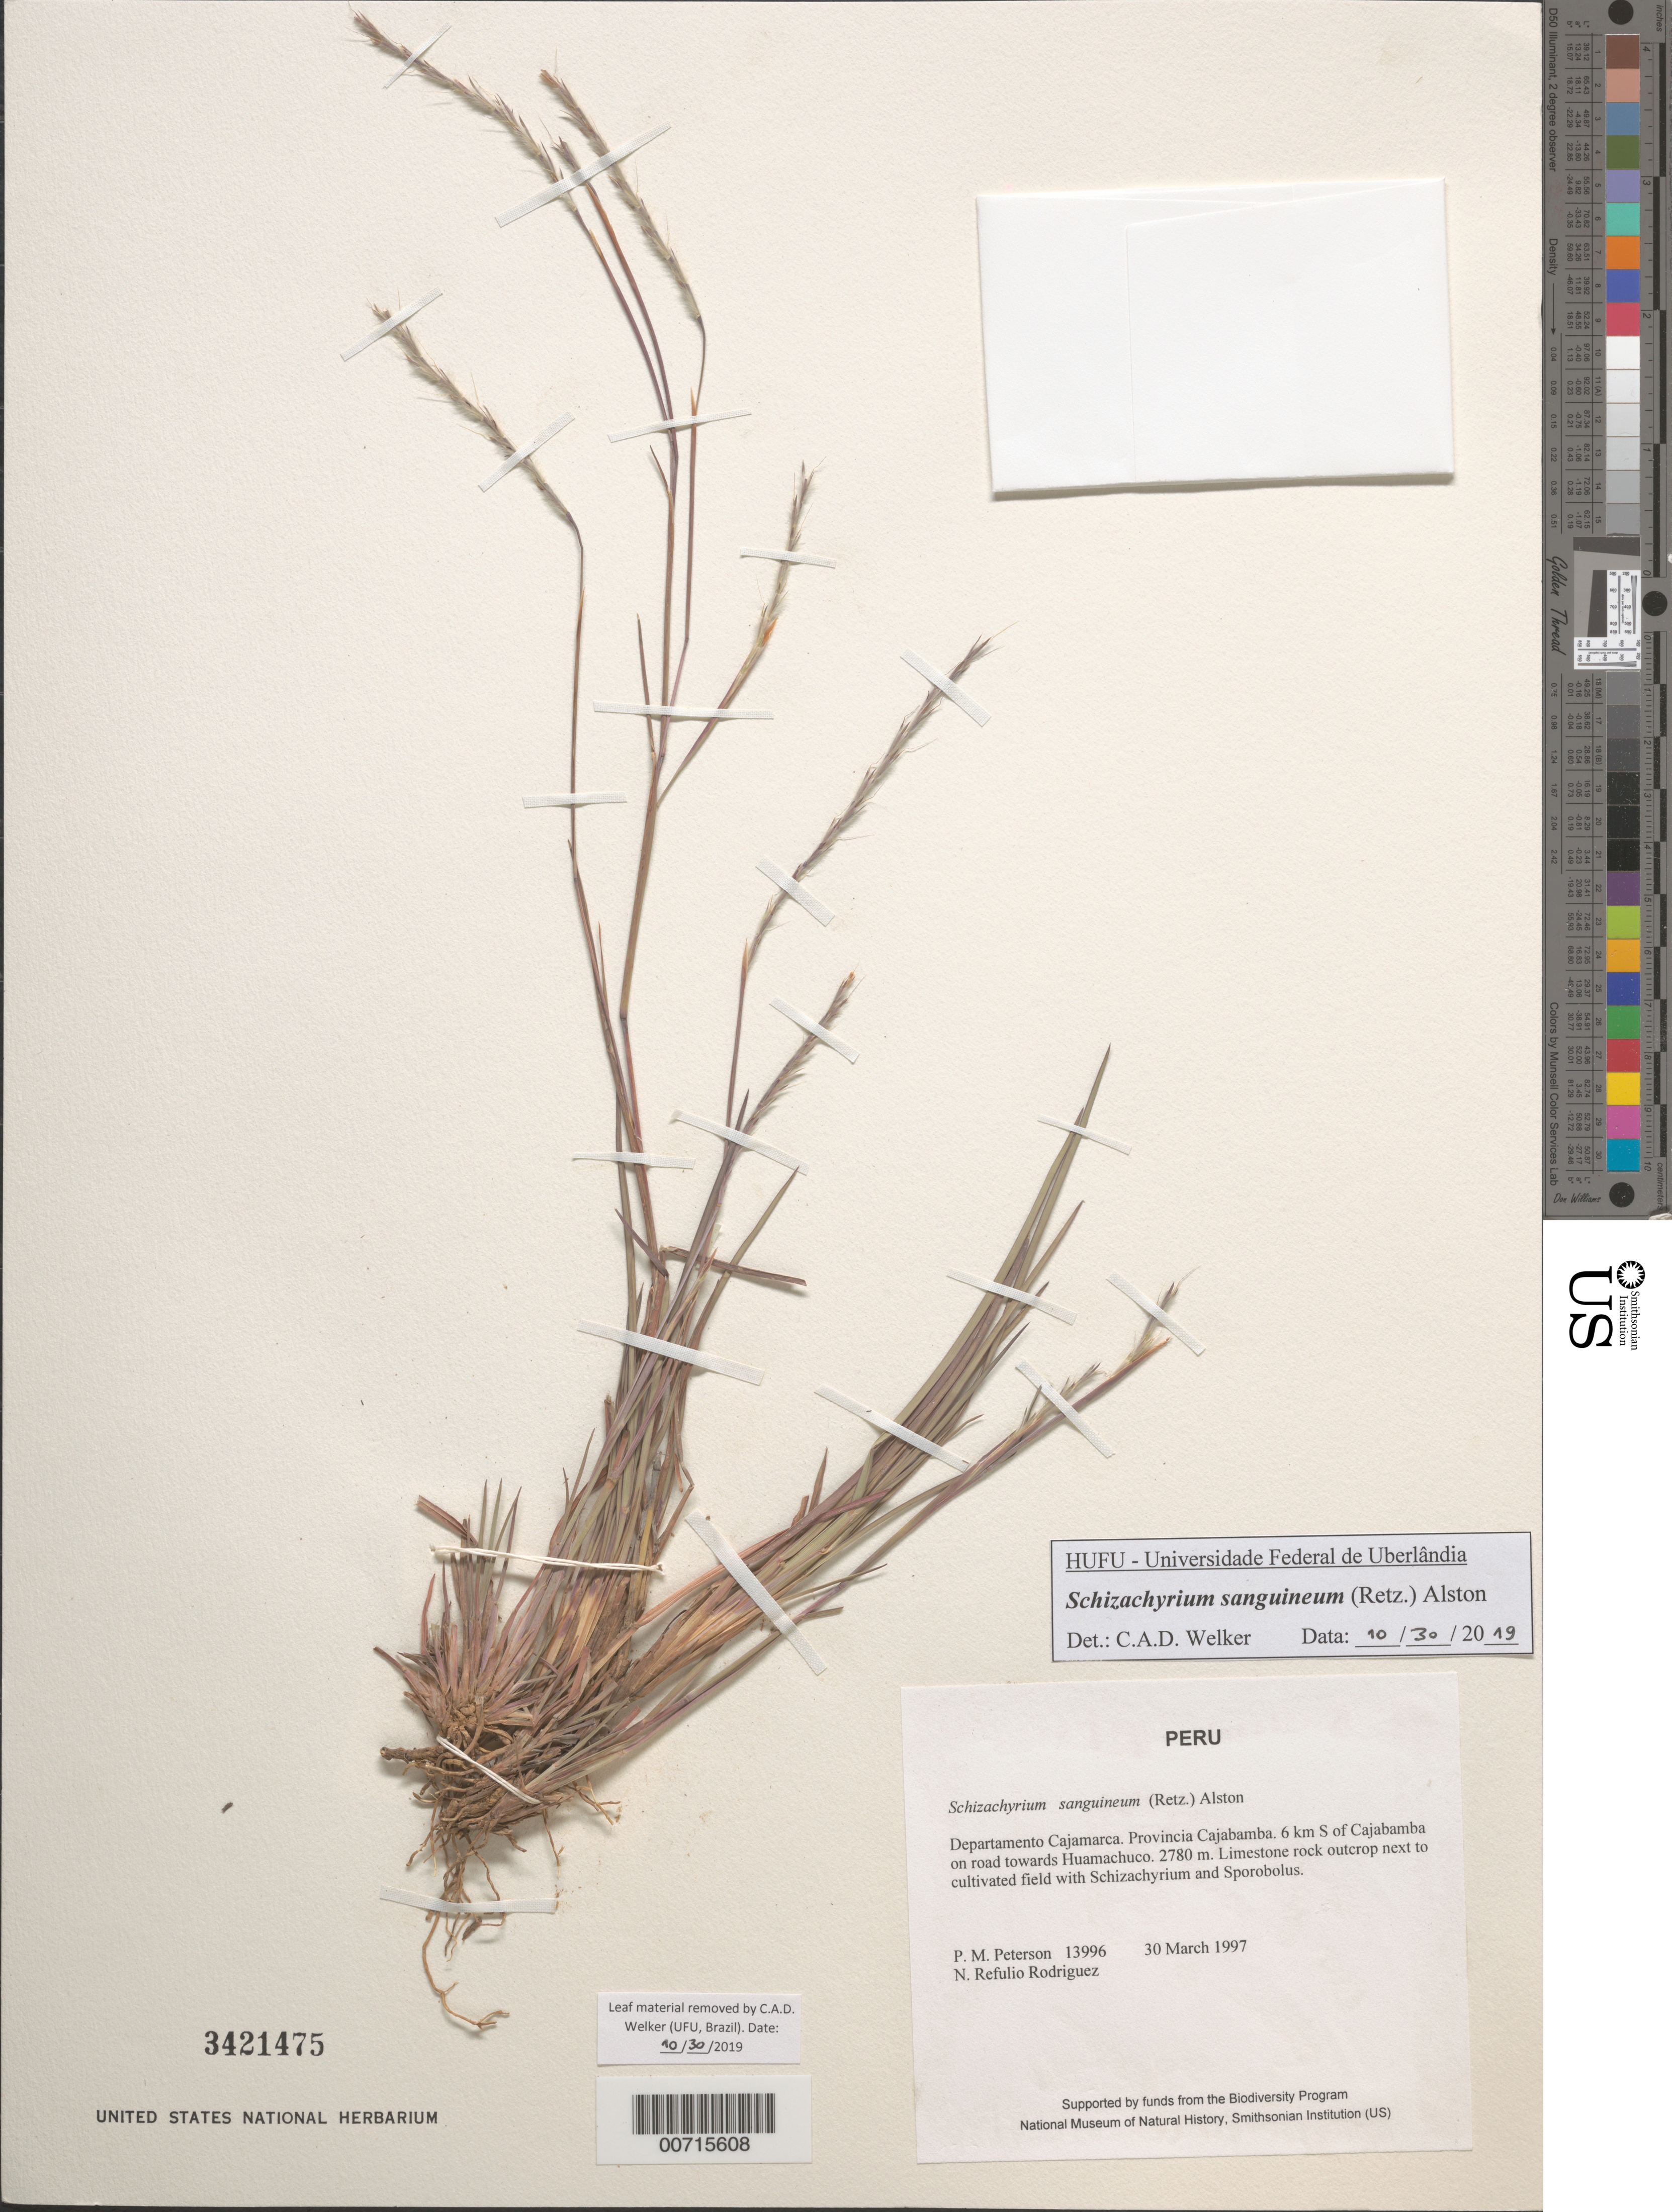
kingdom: Plantae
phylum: Tracheophyta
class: Liliopsida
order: Poales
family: Poaceae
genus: Schizachyrium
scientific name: Schizachyrium sanguineum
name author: (Retz.) Alston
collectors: P. M. Peterson & N. Refulio-Rodríguez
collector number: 13996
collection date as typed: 30 Mar 1997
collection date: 1997-03-30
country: Peru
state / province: Cajamarca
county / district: Cajabamba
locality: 6 km S of Cajabamba on road towards Huamachuco.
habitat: Limestone rock outcrop next to cultivated field with Schizachyrium and Sporobolus.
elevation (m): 2780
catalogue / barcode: US 3421475